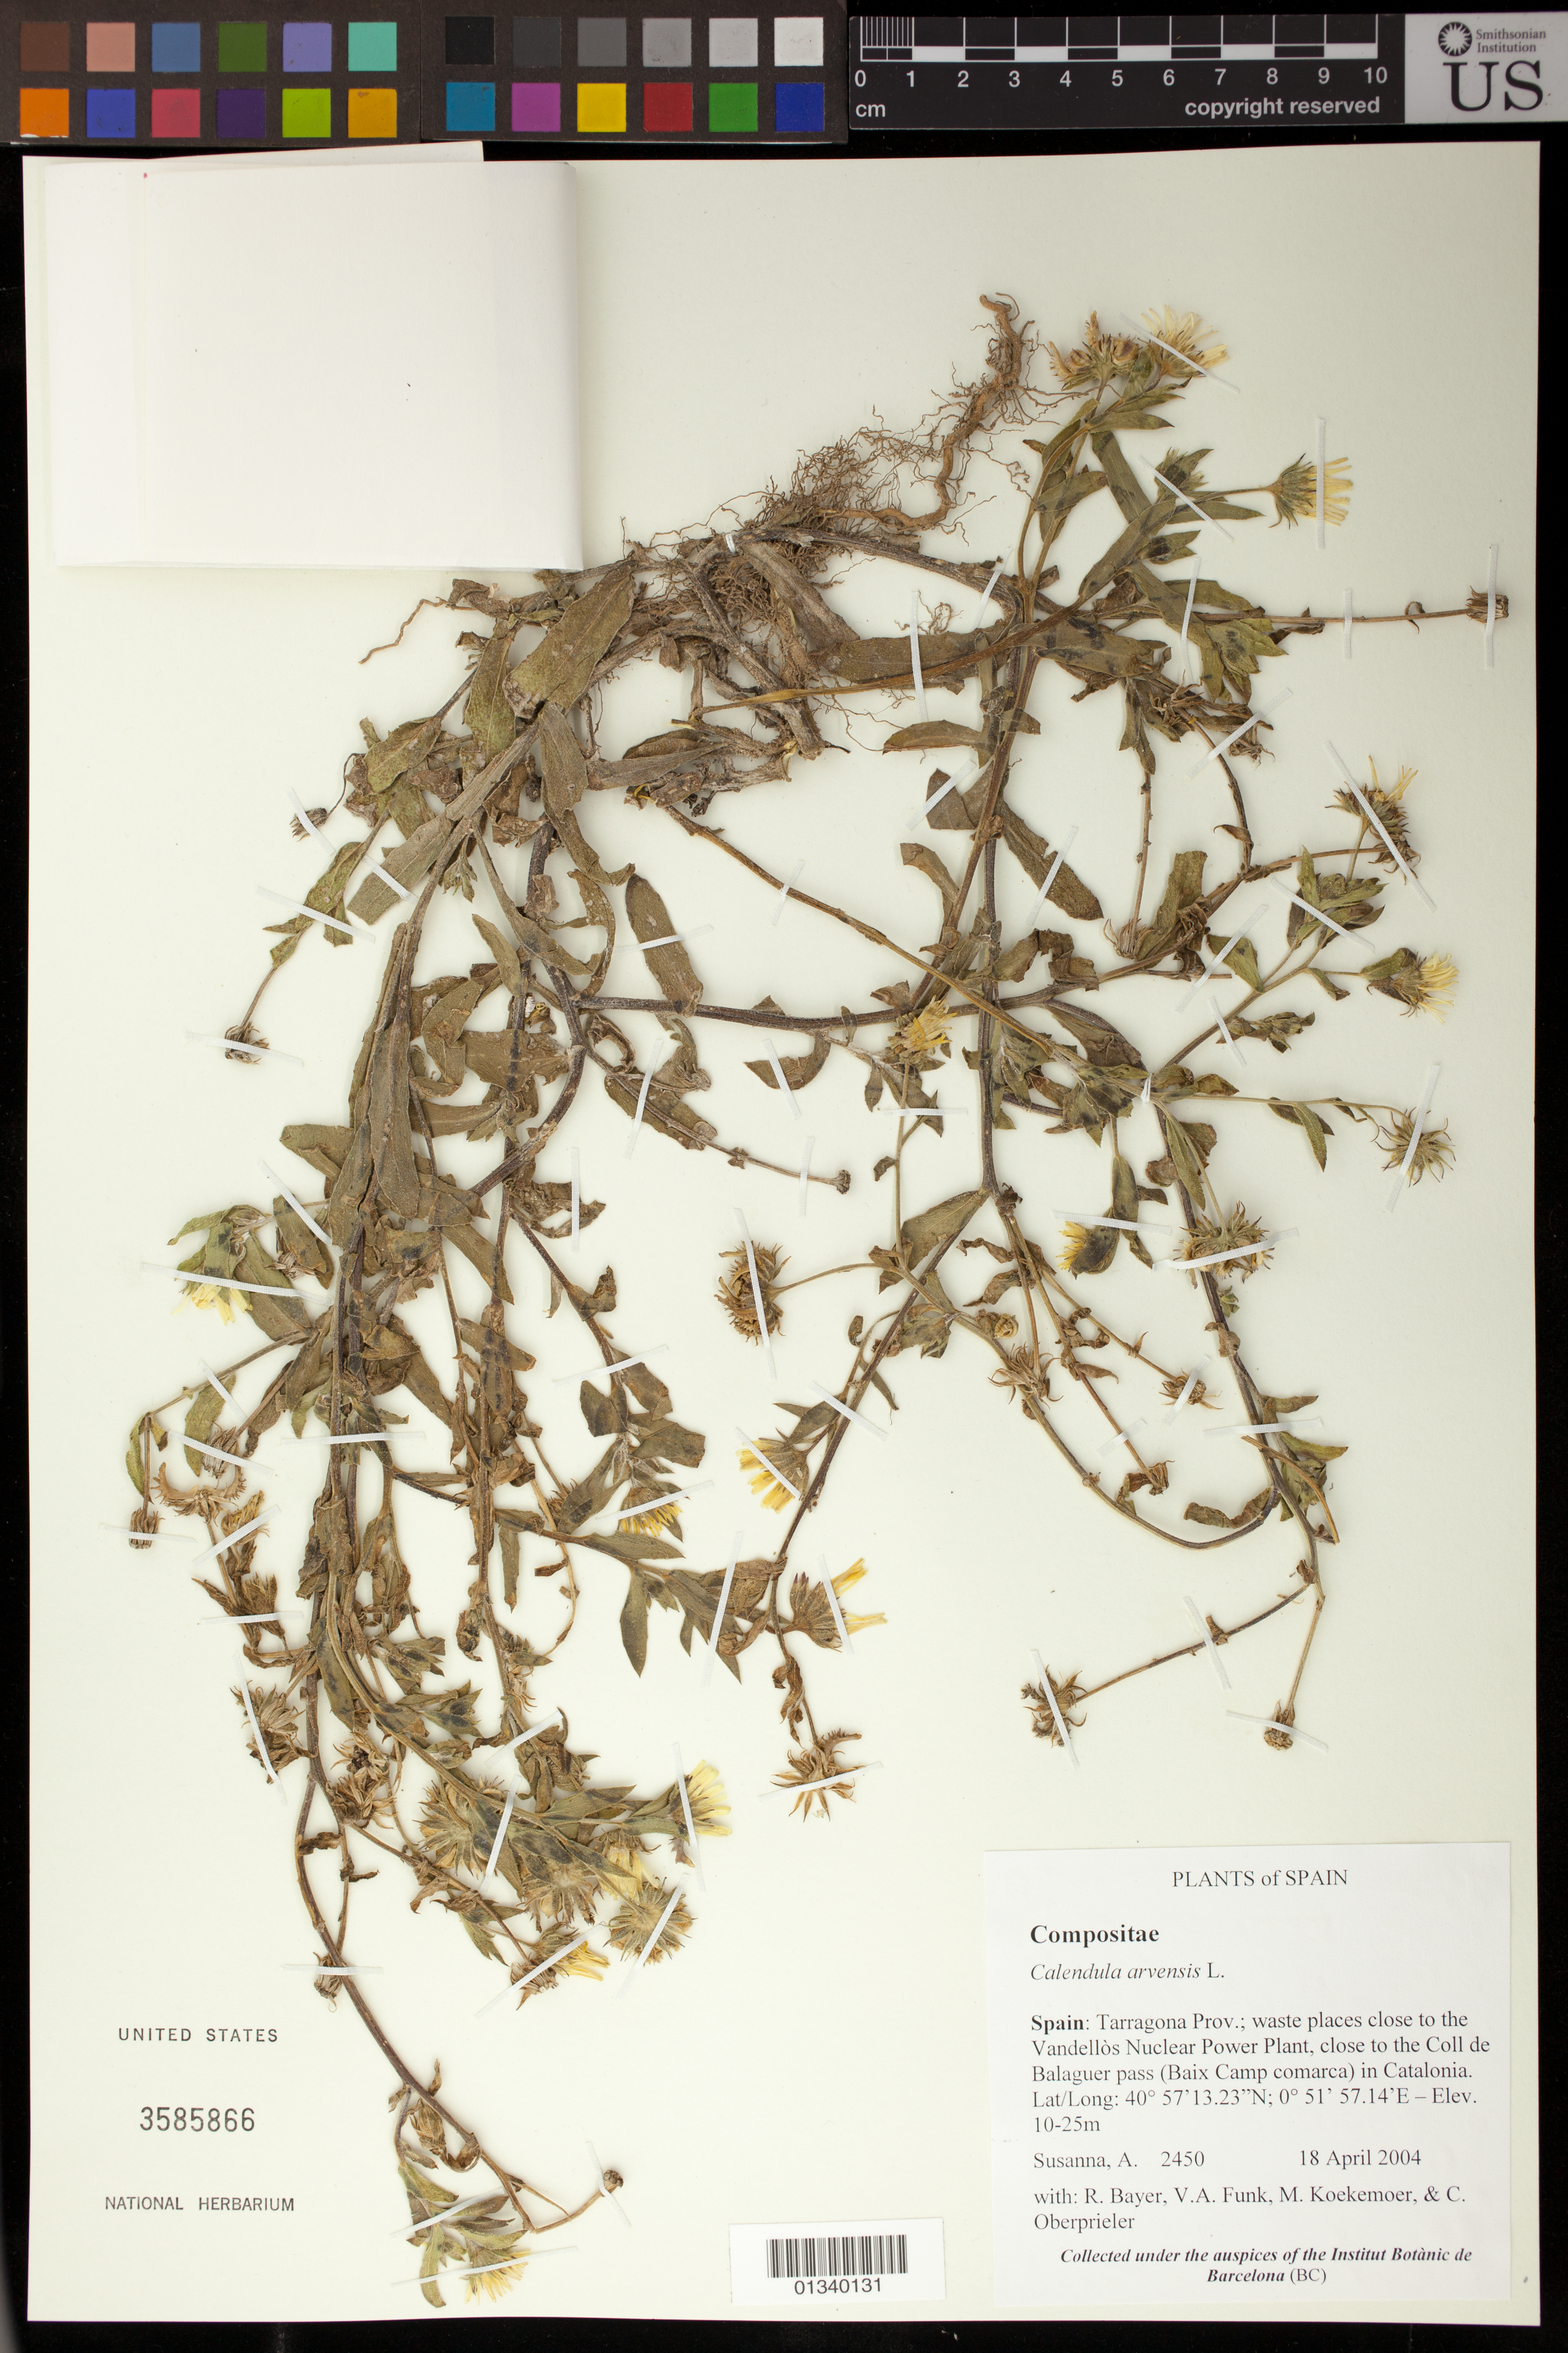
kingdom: Plantae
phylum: Tracheophyta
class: Magnoliopsida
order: Asterales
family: Asteraceae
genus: Calendula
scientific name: Calendula arvensis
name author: L.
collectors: V. Funk, M. Koekemoer & C. Oberprieler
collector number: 2450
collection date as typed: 18 April 2004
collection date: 2004-04-18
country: Spain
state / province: Catalunya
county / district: Tarragona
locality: Close to Vandellos Nuclear Power plant, close to the Coll de Balaguer pass (Baiz Camp comarca) in Catalonia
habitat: Waste places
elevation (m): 10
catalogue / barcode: US 3585866